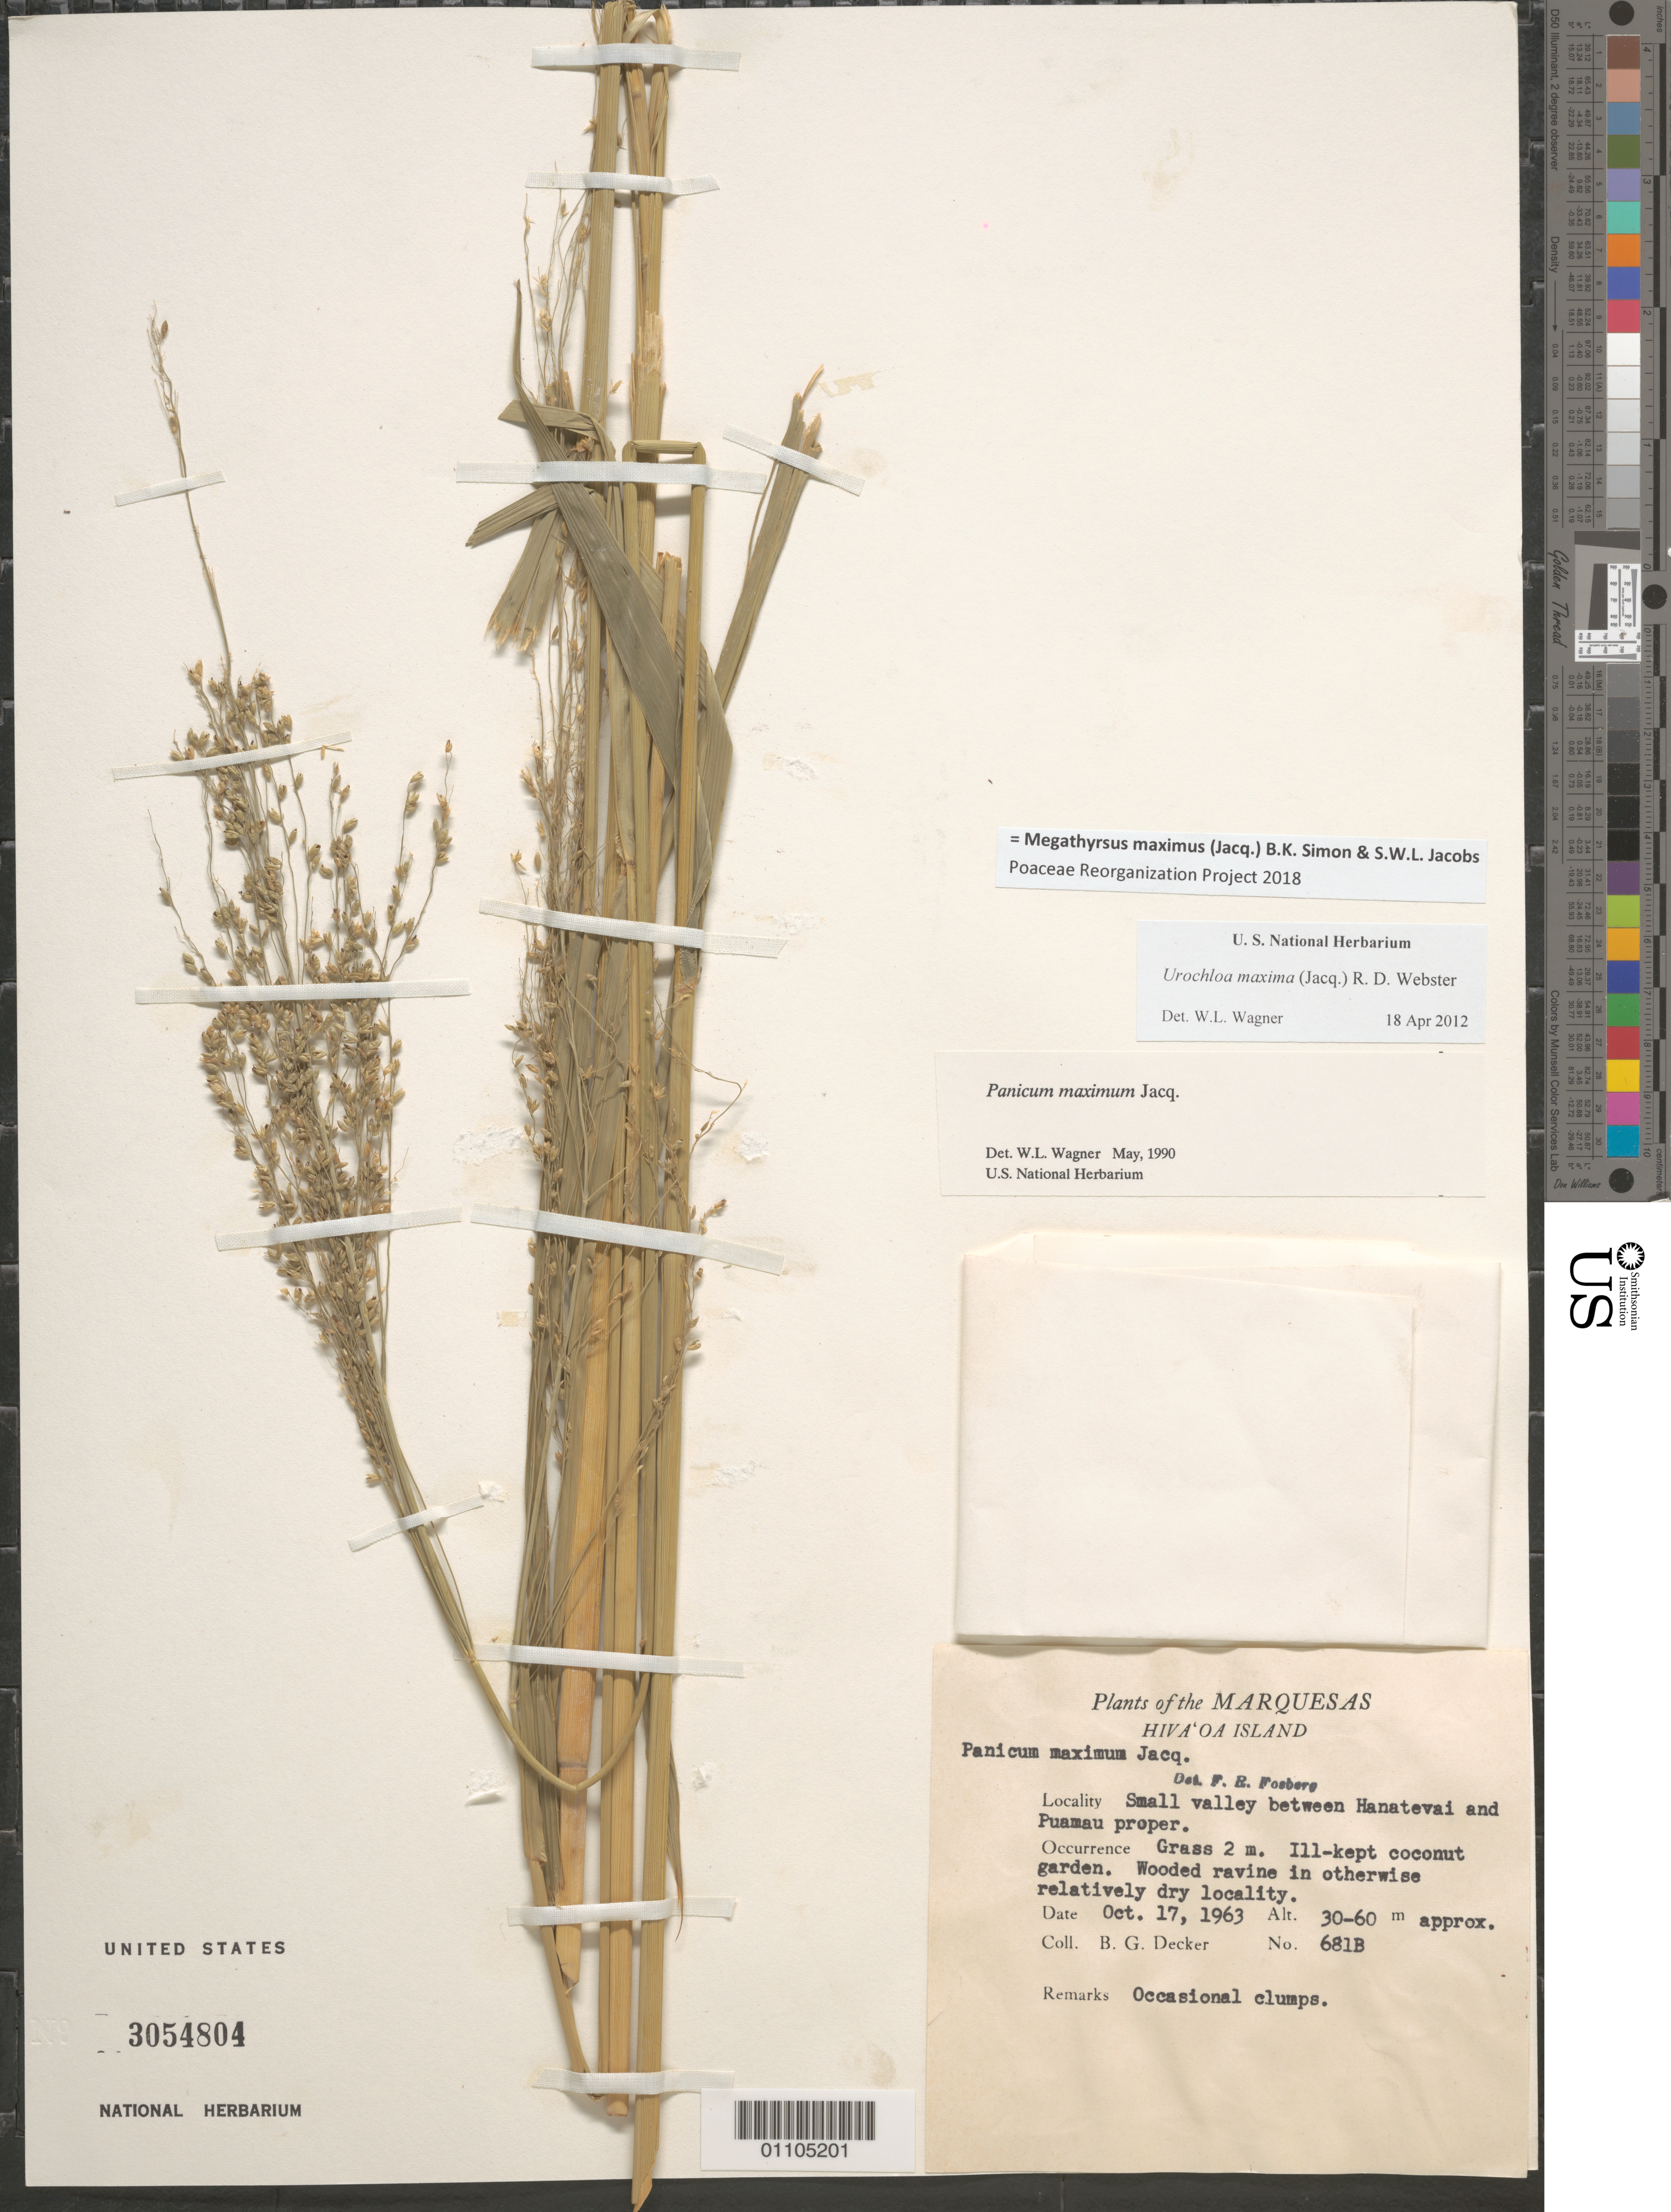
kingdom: Plantae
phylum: Tracheophyta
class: Liliopsida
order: Poales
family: Poaceae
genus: Megathyrsus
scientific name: Megathyrsus maximus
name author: (Jacq.) B.K. Simon & S.W.L. Jacobs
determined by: Poaceae Reorganization Project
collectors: B. G. Decker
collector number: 681B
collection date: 1963-10-17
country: French Polynesia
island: Hiva Oa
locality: small valley between Hanatevai and Puamau proper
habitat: Wooded ravine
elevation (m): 30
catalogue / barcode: US 3054804